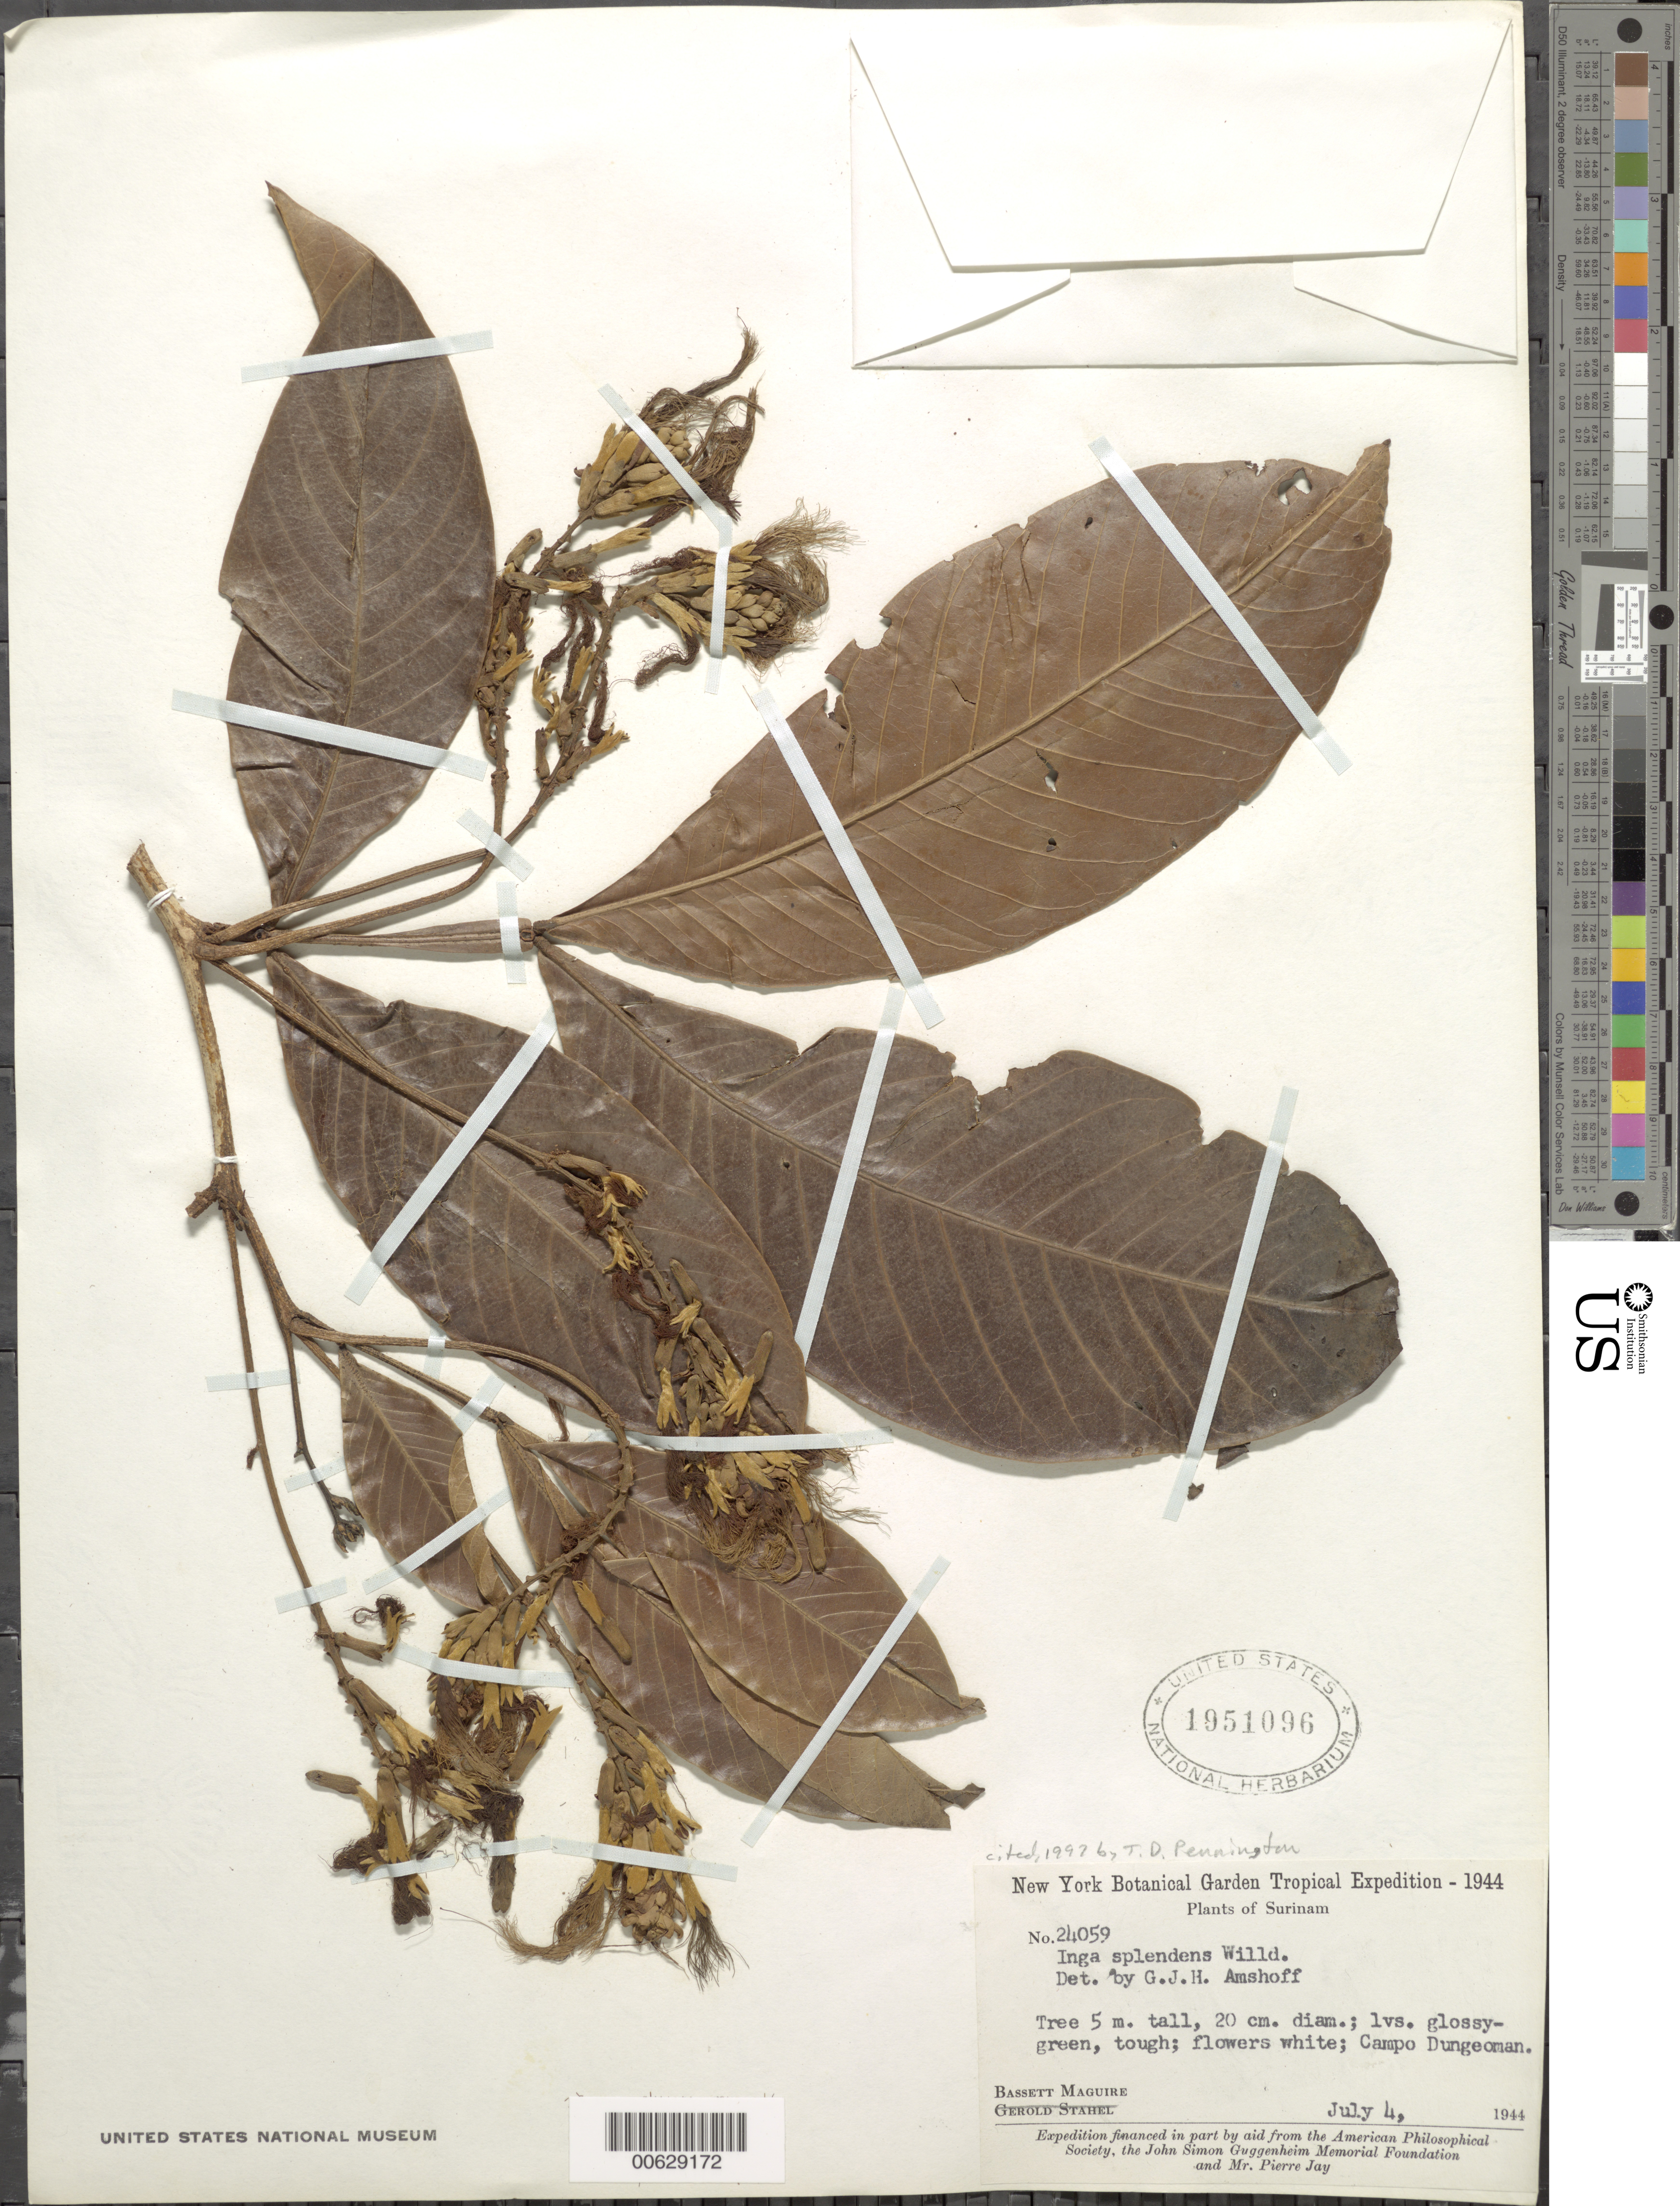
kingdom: Plantae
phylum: Tracheophyta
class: Magnoliopsida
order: Fabales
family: Fabaceae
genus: Inga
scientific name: Inga splendens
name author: Willd.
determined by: Pennington, T. D., (K)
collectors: B. Maguire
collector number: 24059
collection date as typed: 4-Jul-44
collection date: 1944-07-04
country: Suriname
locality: Saramacca River, 5-10 km above Boschland, 10 km below confl. of Toekoemoetoe Creek, Campo Dugeoman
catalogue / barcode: US 1951096